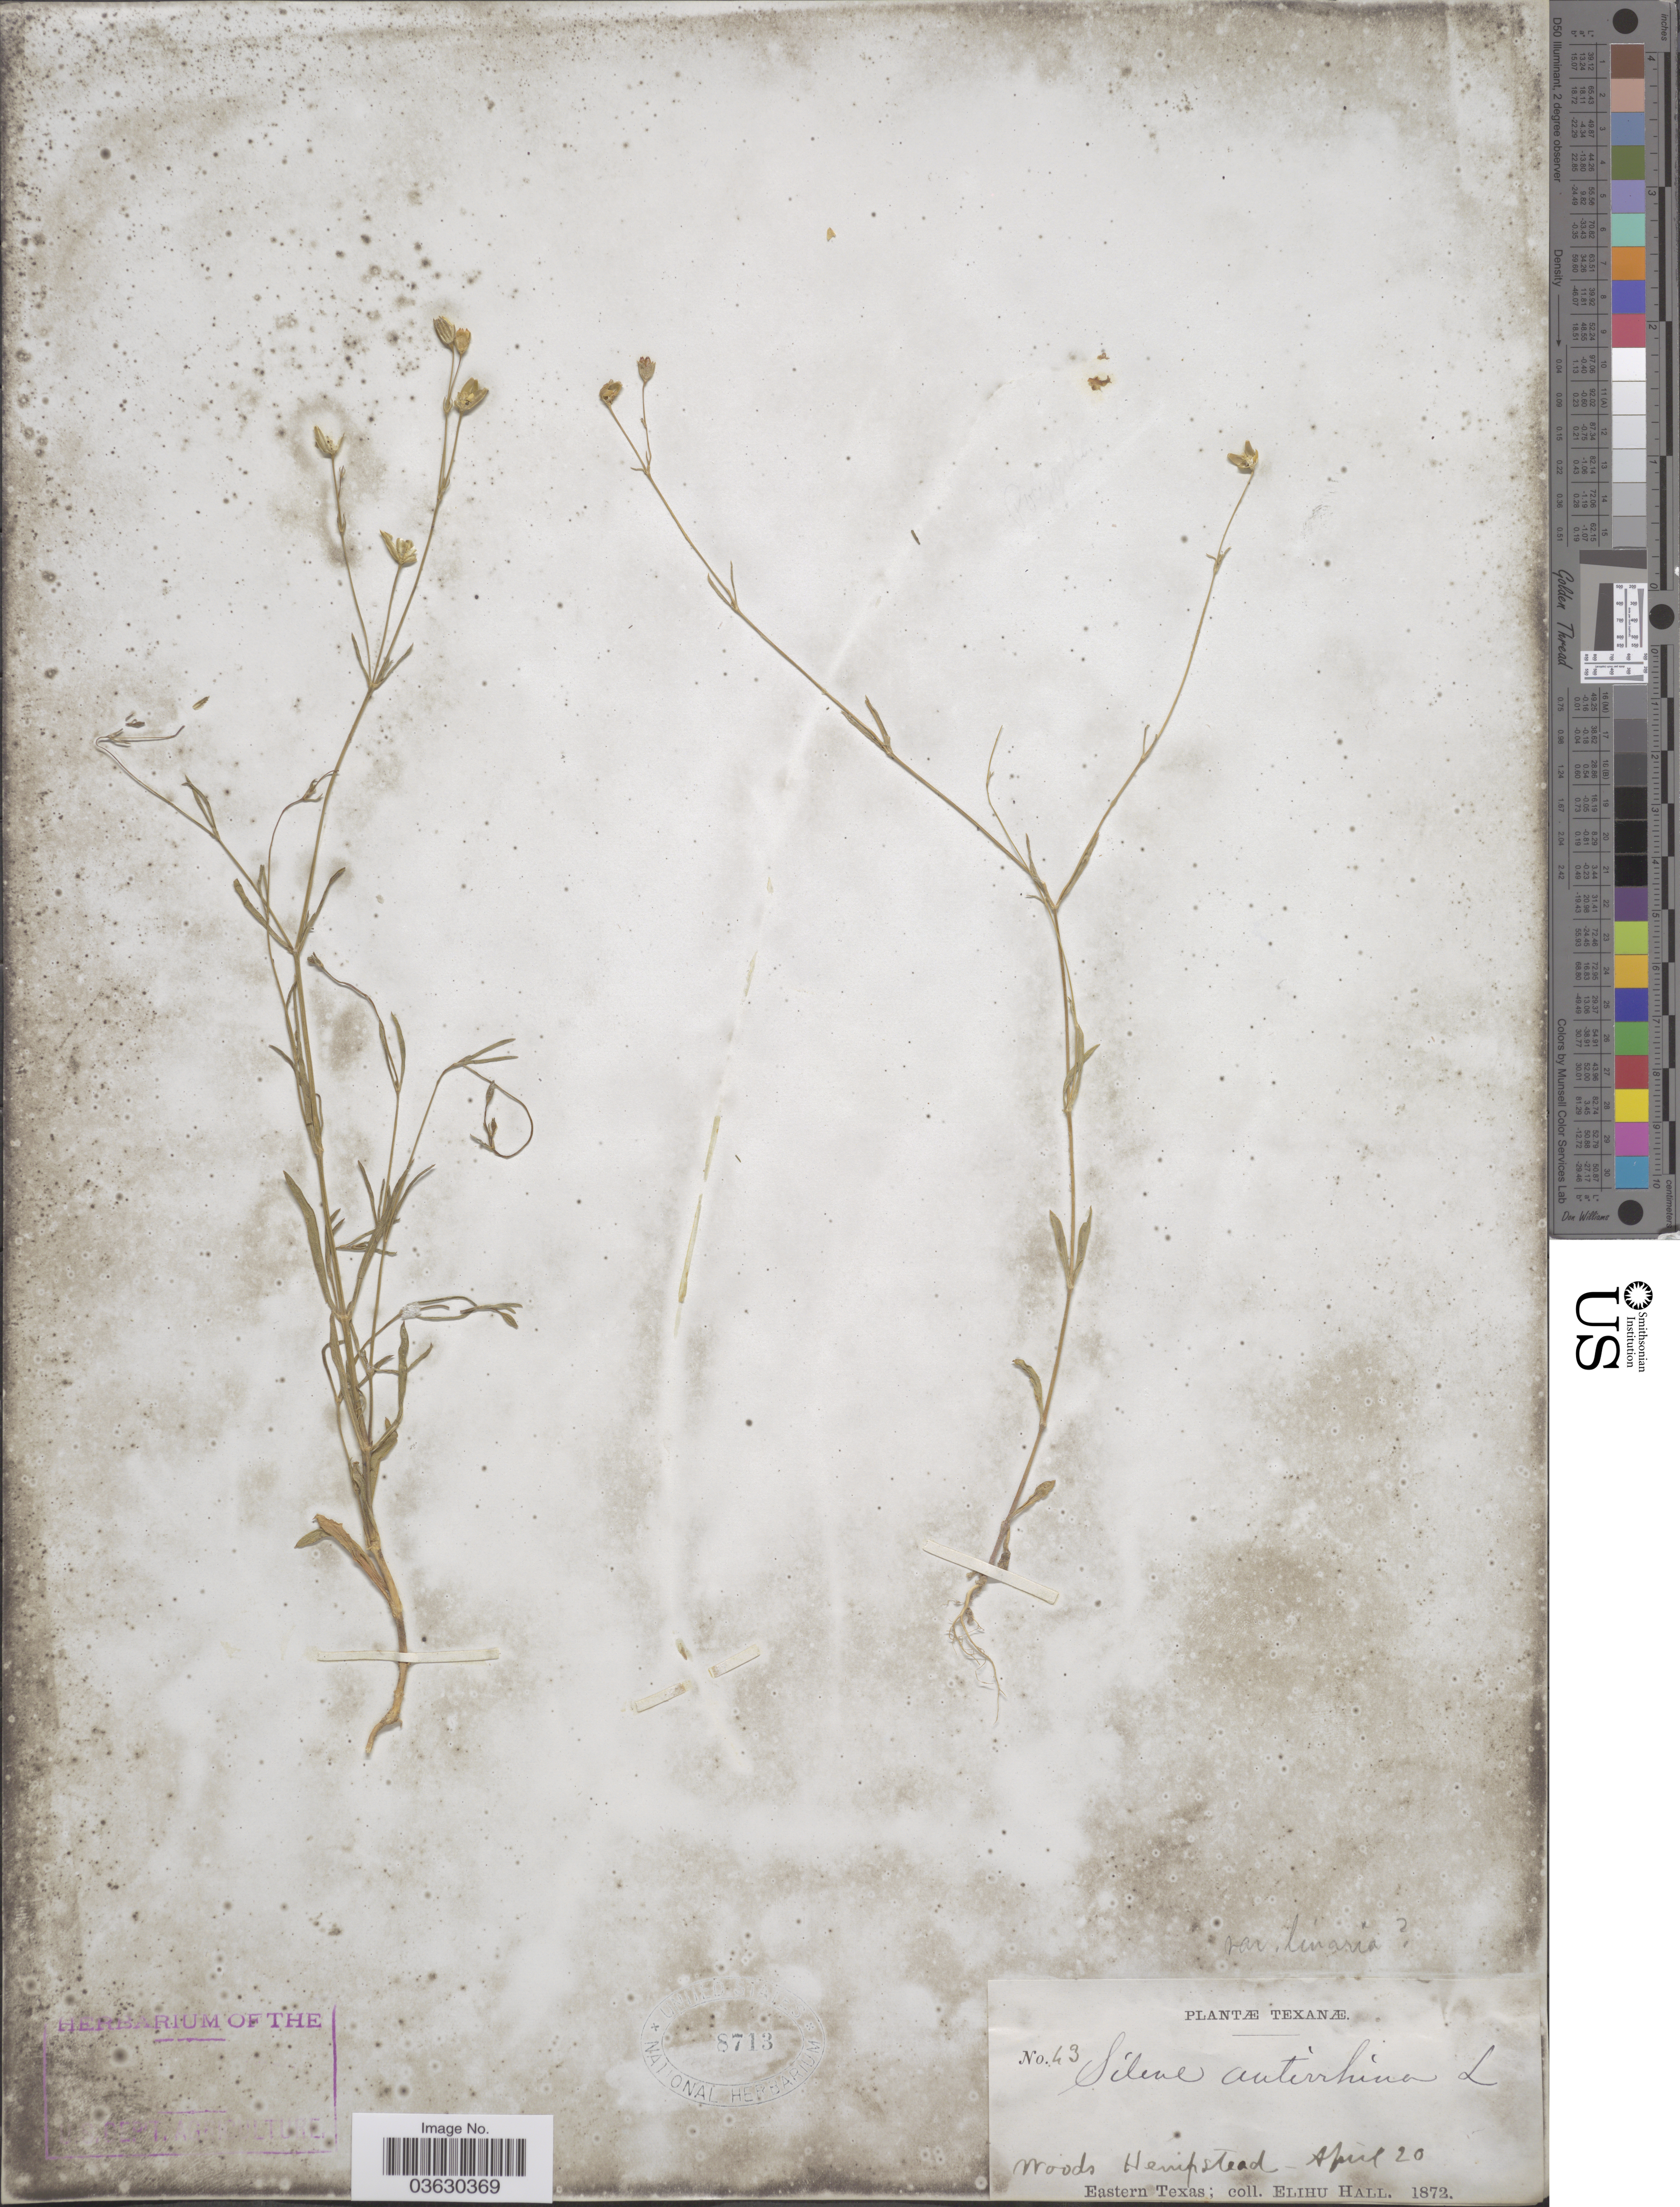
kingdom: Plantae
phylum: Tracheophyta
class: Magnoliopsida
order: Caryophyllales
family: Caryophyllaceae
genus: Silene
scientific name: Silene antirrhina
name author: L.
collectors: E. Hall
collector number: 43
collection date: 1872-04-20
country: United States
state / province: Texas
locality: Woods. Hempstead. Eastern Texas.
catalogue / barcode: US 8713